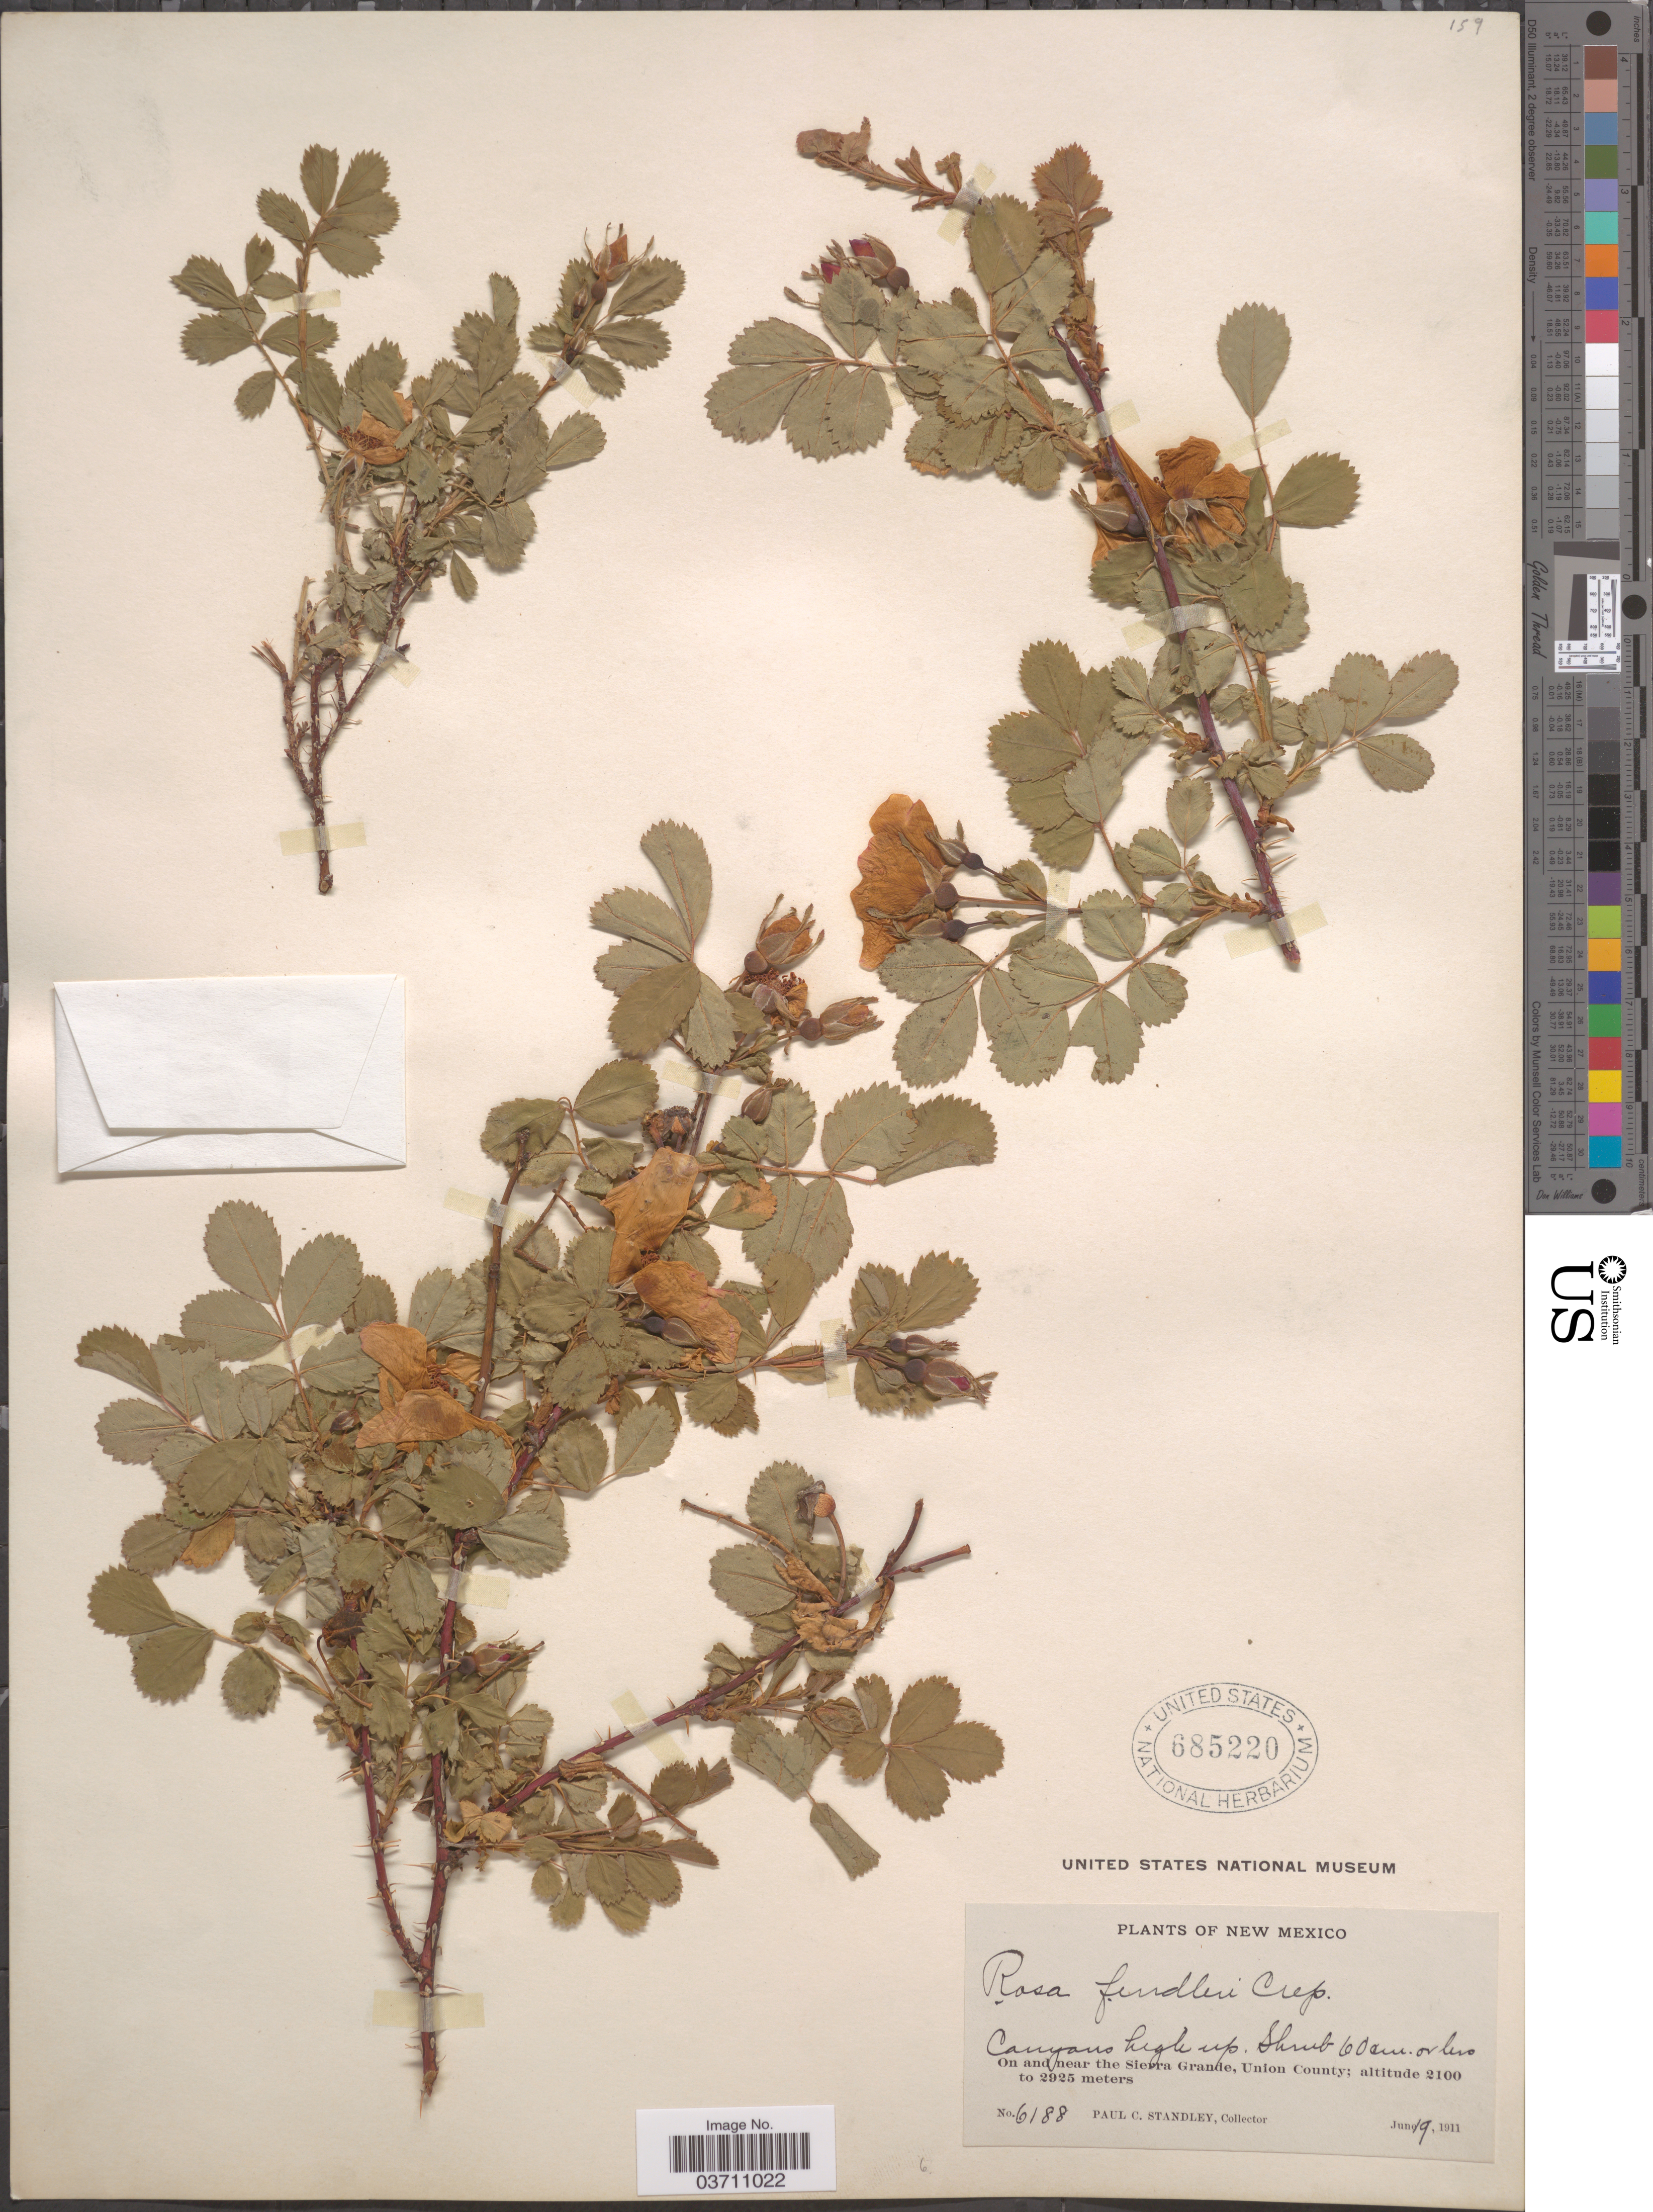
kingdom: Plantae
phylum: Tracheophyta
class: Magnoliopsida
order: Rosales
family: Rosaceae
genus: Rosa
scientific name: Rosa fendleri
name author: Crép.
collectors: P. C. Standley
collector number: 6188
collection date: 1911-06-19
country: United States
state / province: New Mexico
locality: Canyons high up. On and near the Sierra Grande, Union County.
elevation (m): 2100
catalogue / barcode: US 685220